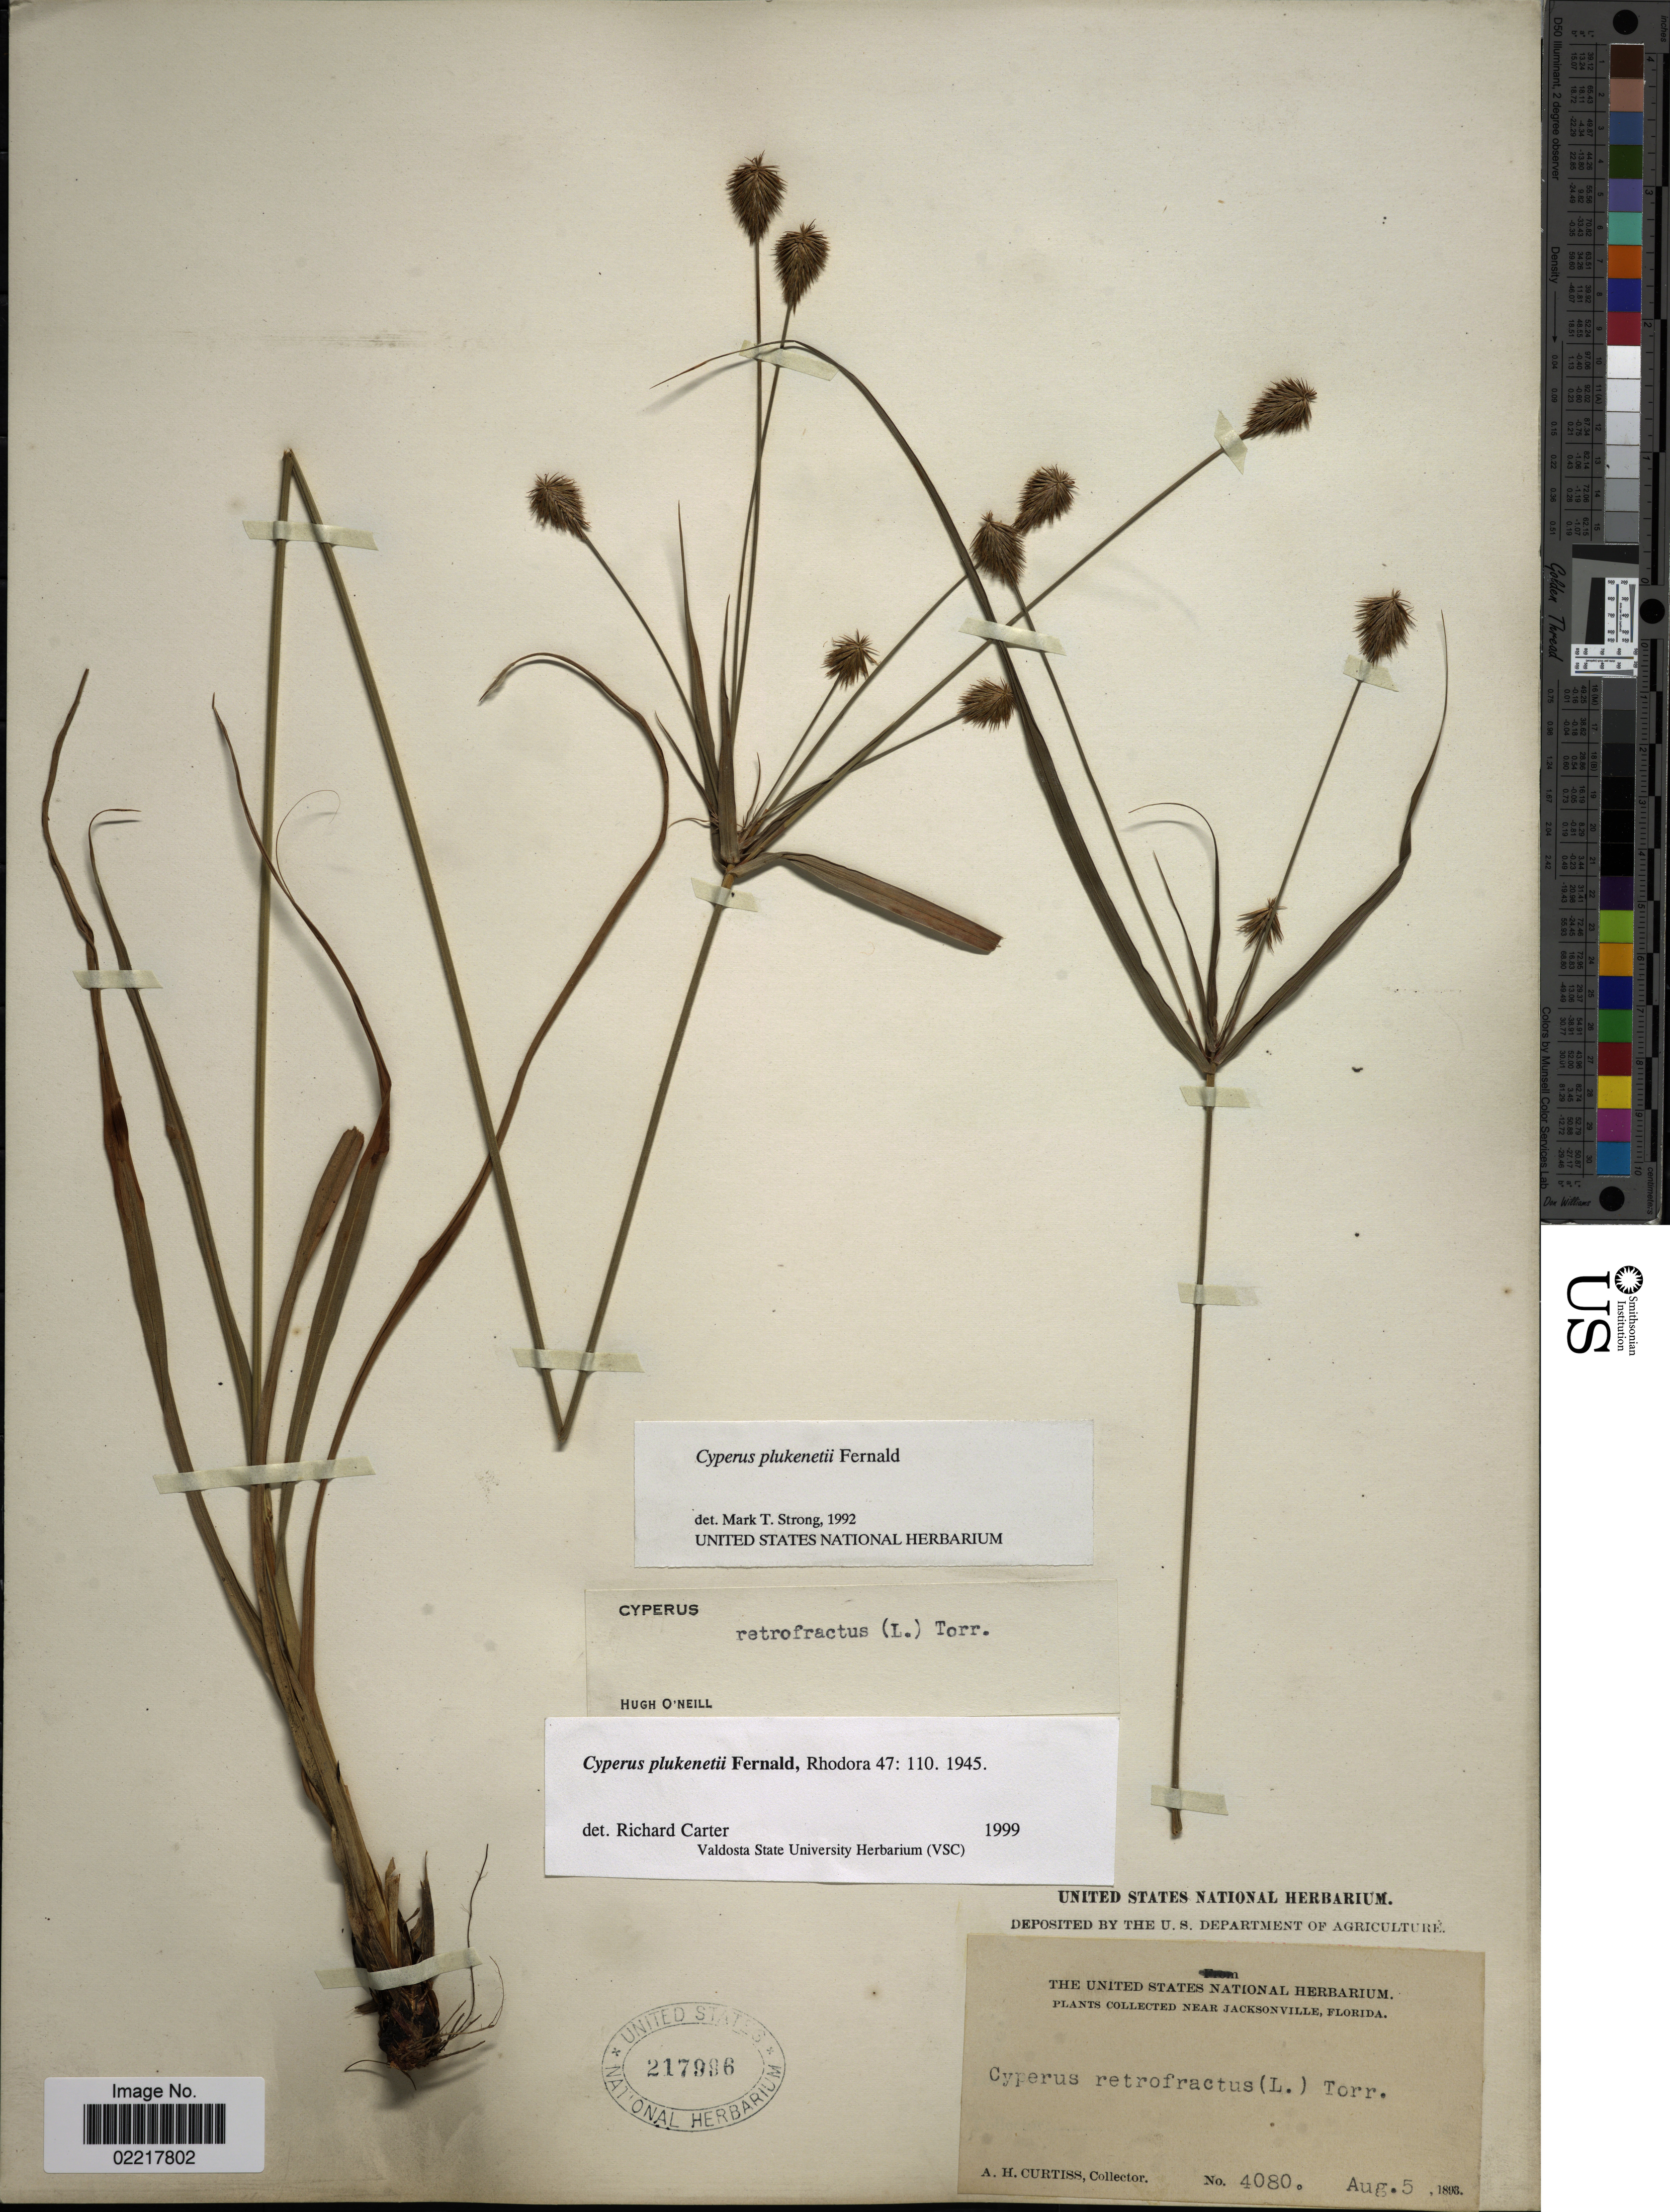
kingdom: Plantae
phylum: Tracheophyta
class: Liliopsida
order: Poales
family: Cyperaceae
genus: Cyperus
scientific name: Cyperus plukenetii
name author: Fernald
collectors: A. H. Curtiss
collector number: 4080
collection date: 1893-08-05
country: United States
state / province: Florida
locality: Near Jacksonville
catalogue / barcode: US 217996